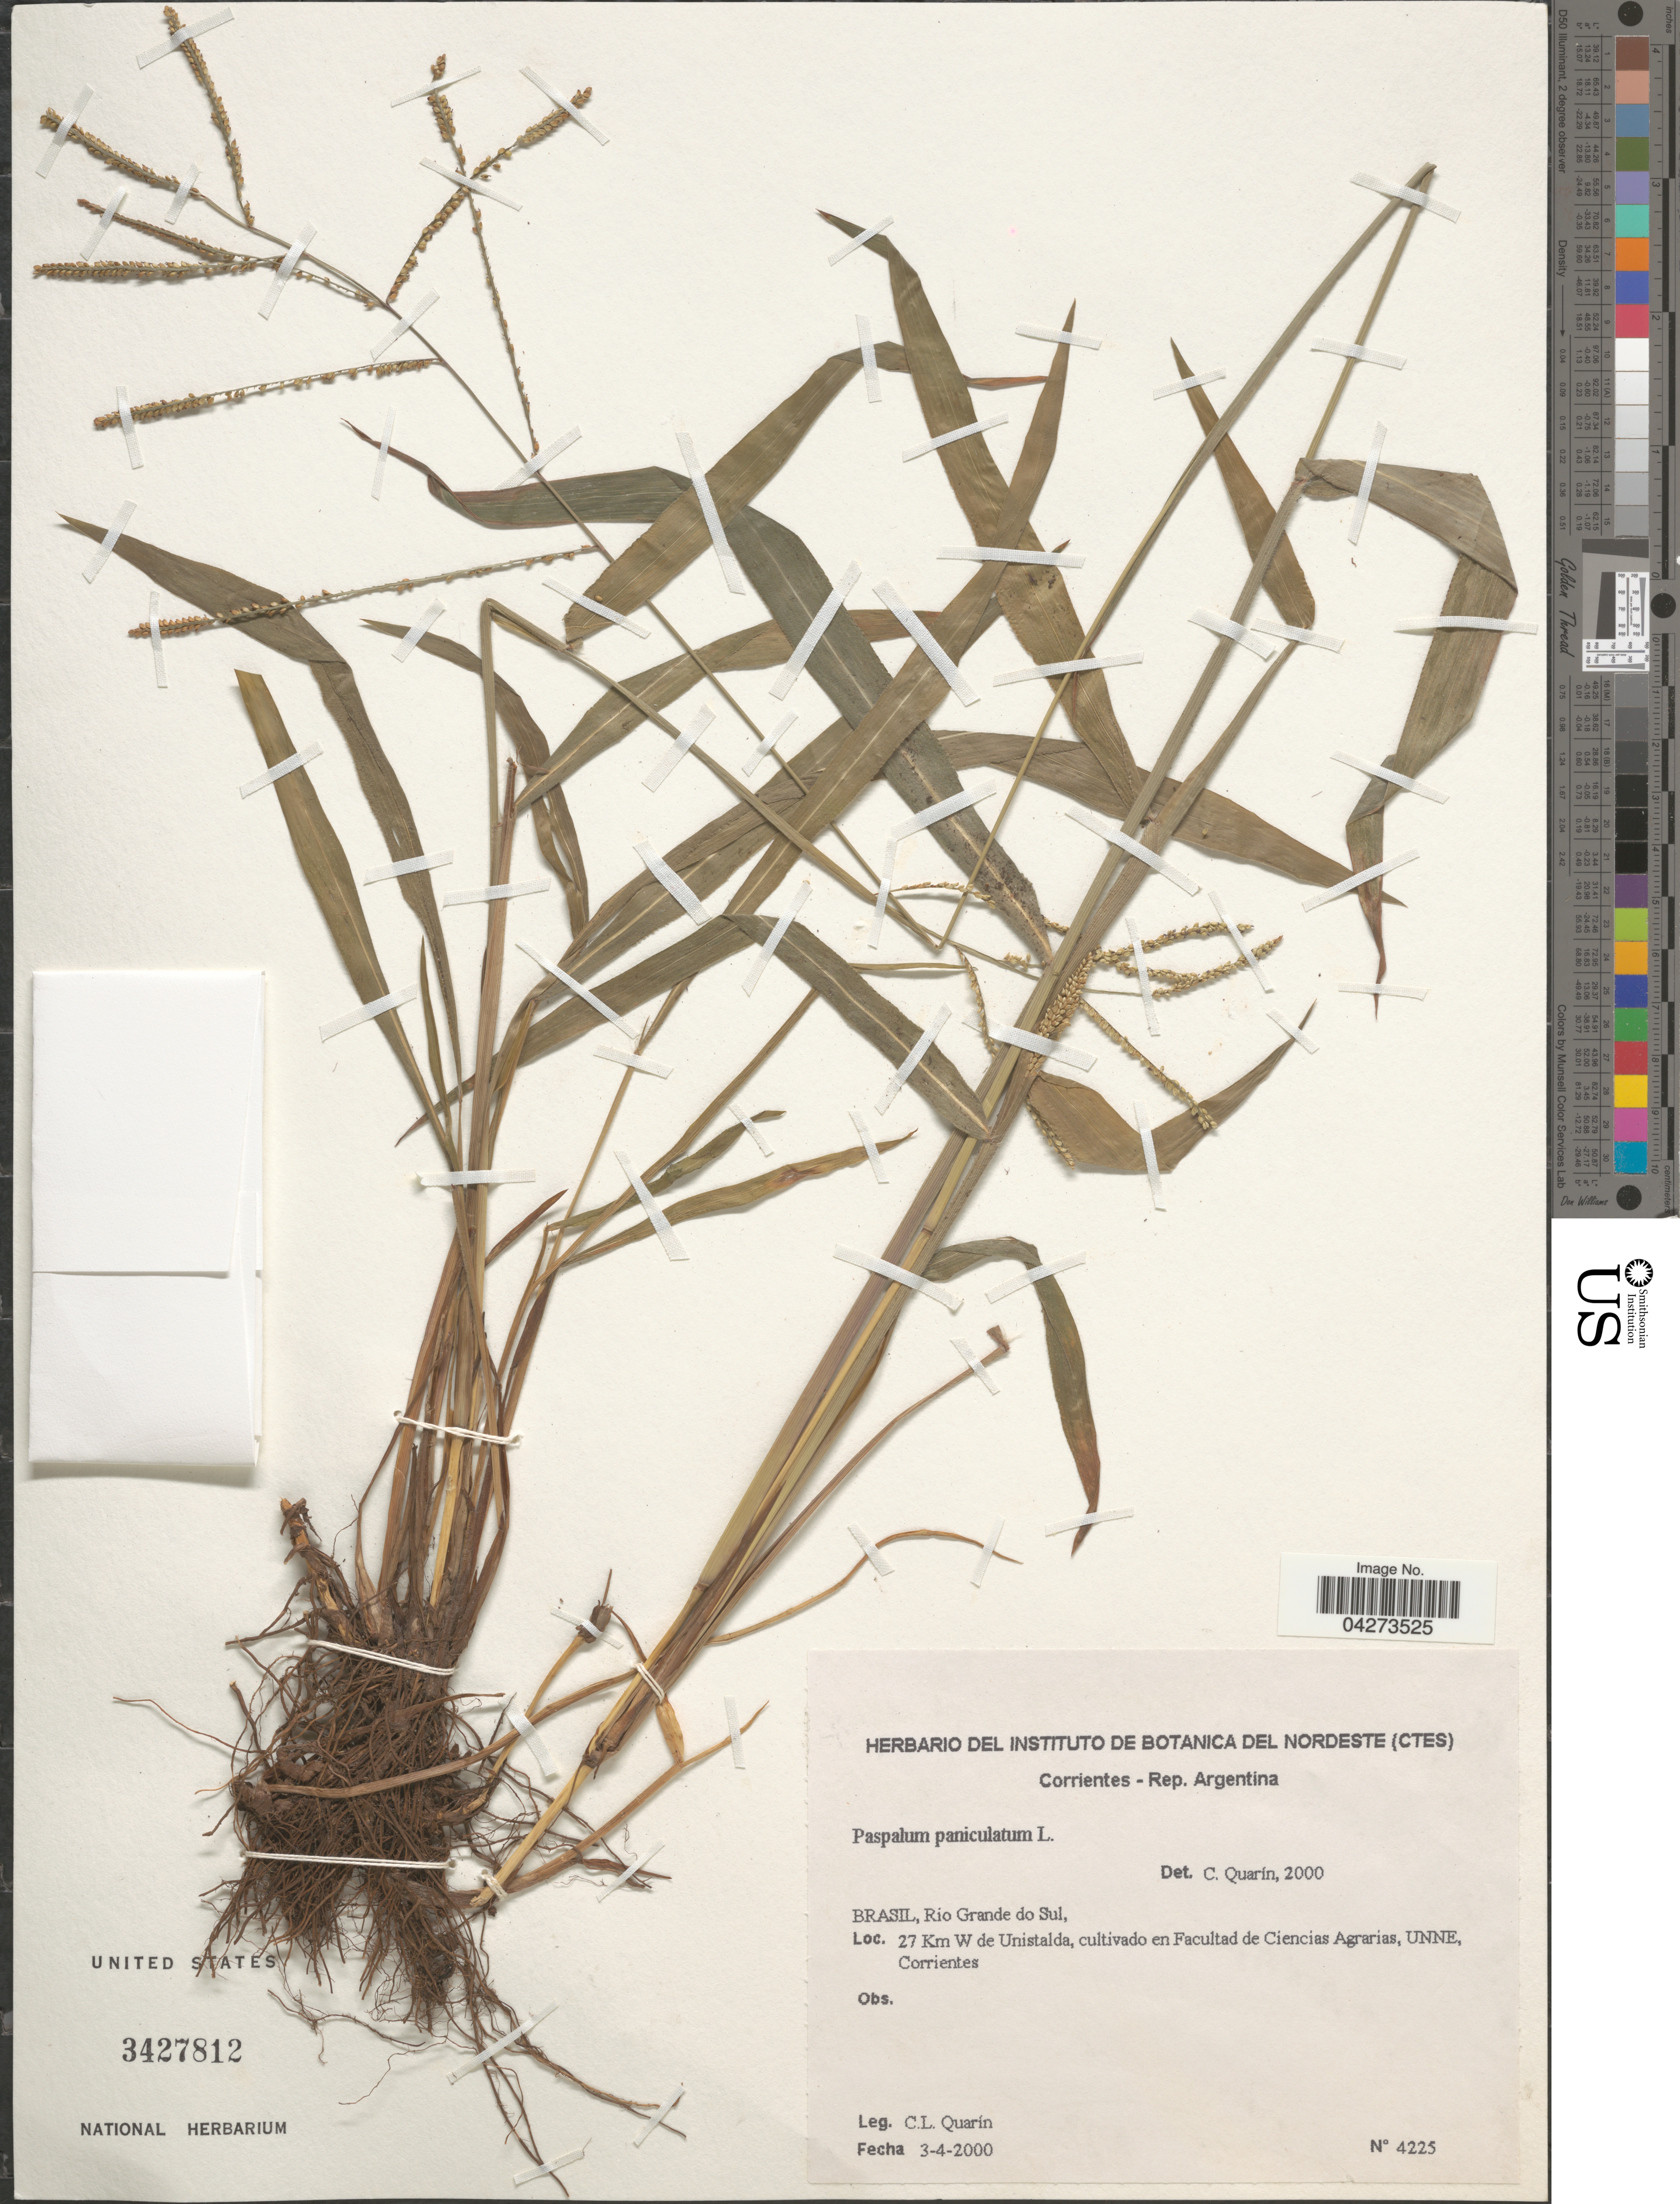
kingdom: Plantae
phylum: Tracheophyta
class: Liliopsida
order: Poales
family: Poaceae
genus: Paspalum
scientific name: Paspalum paniculatum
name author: L.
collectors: C. Quarin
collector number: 4225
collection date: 2000-04-03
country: Argentina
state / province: Corrientes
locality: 27 Km W de Unistalda, en Facultad de Ciencias Agrarias, UNNE.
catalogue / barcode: US 3427812